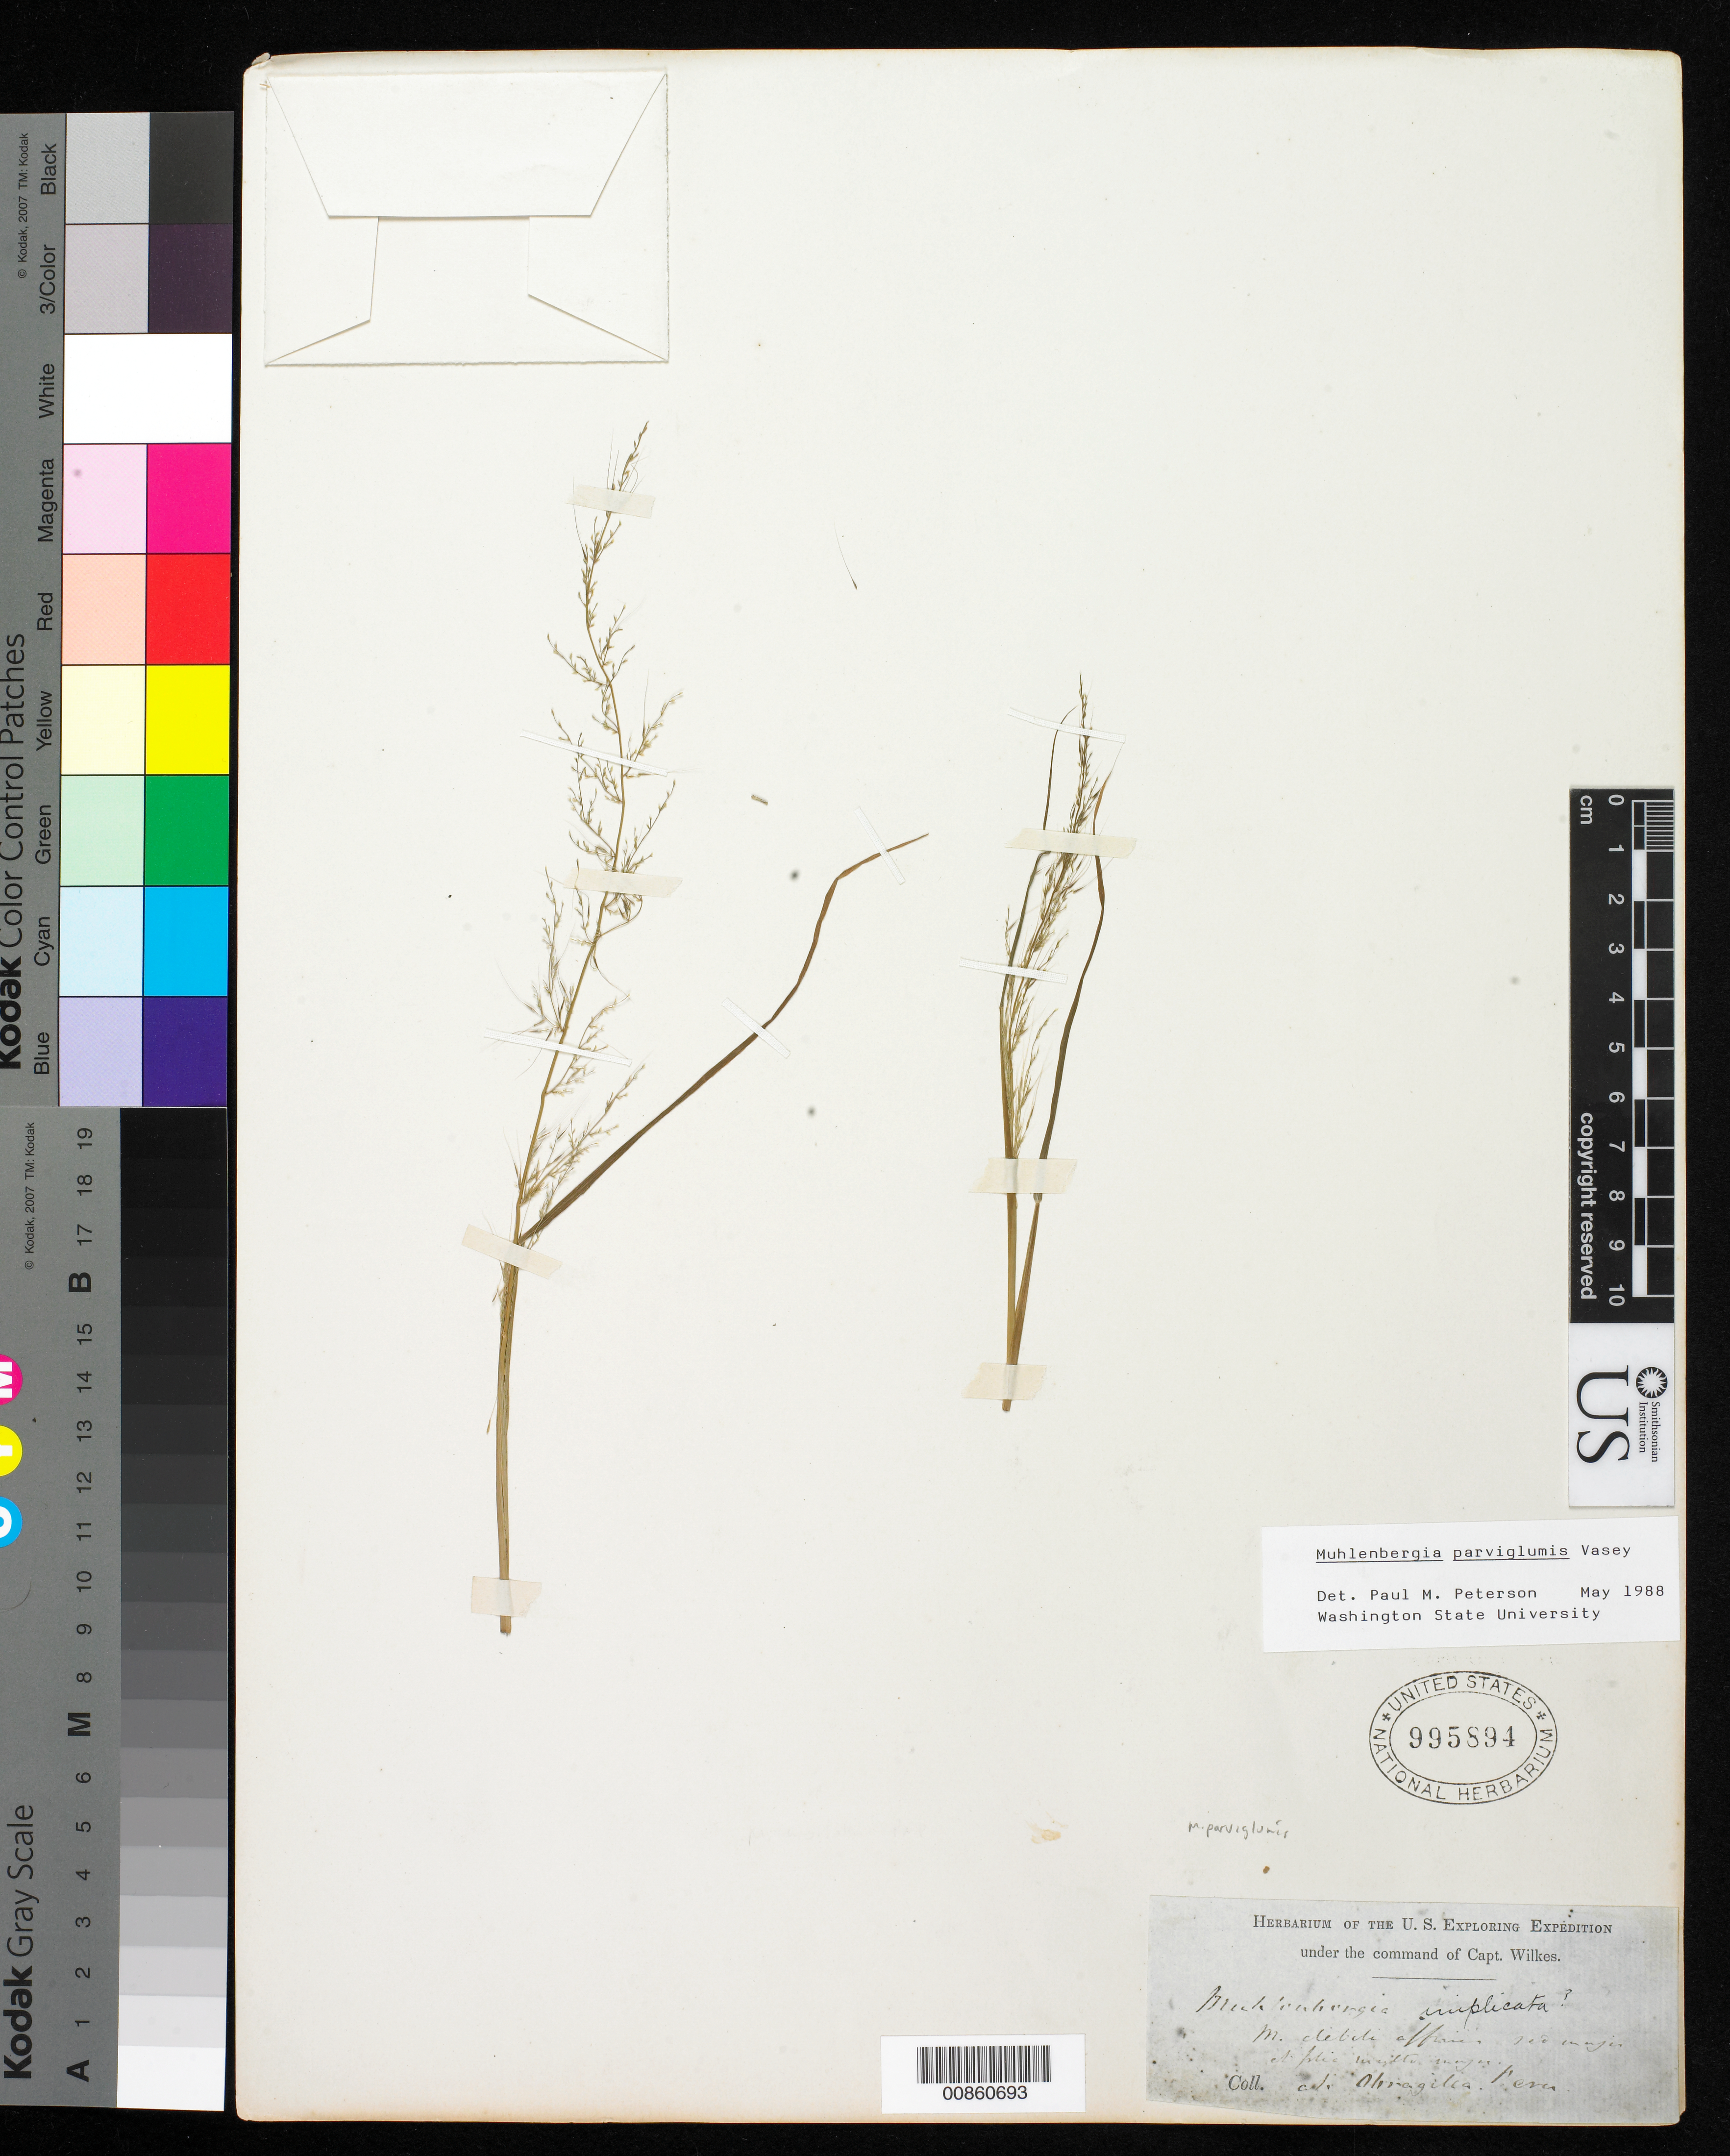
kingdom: Plantae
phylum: Tracheophyta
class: Liliopsida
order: Poales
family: Poaceae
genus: Muhlenbergia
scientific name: Muhlenbergia parviglumis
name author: Vasey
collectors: Wilkes Explor. Exped.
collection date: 1838/1842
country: Peru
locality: Obrajillo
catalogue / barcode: US 995894